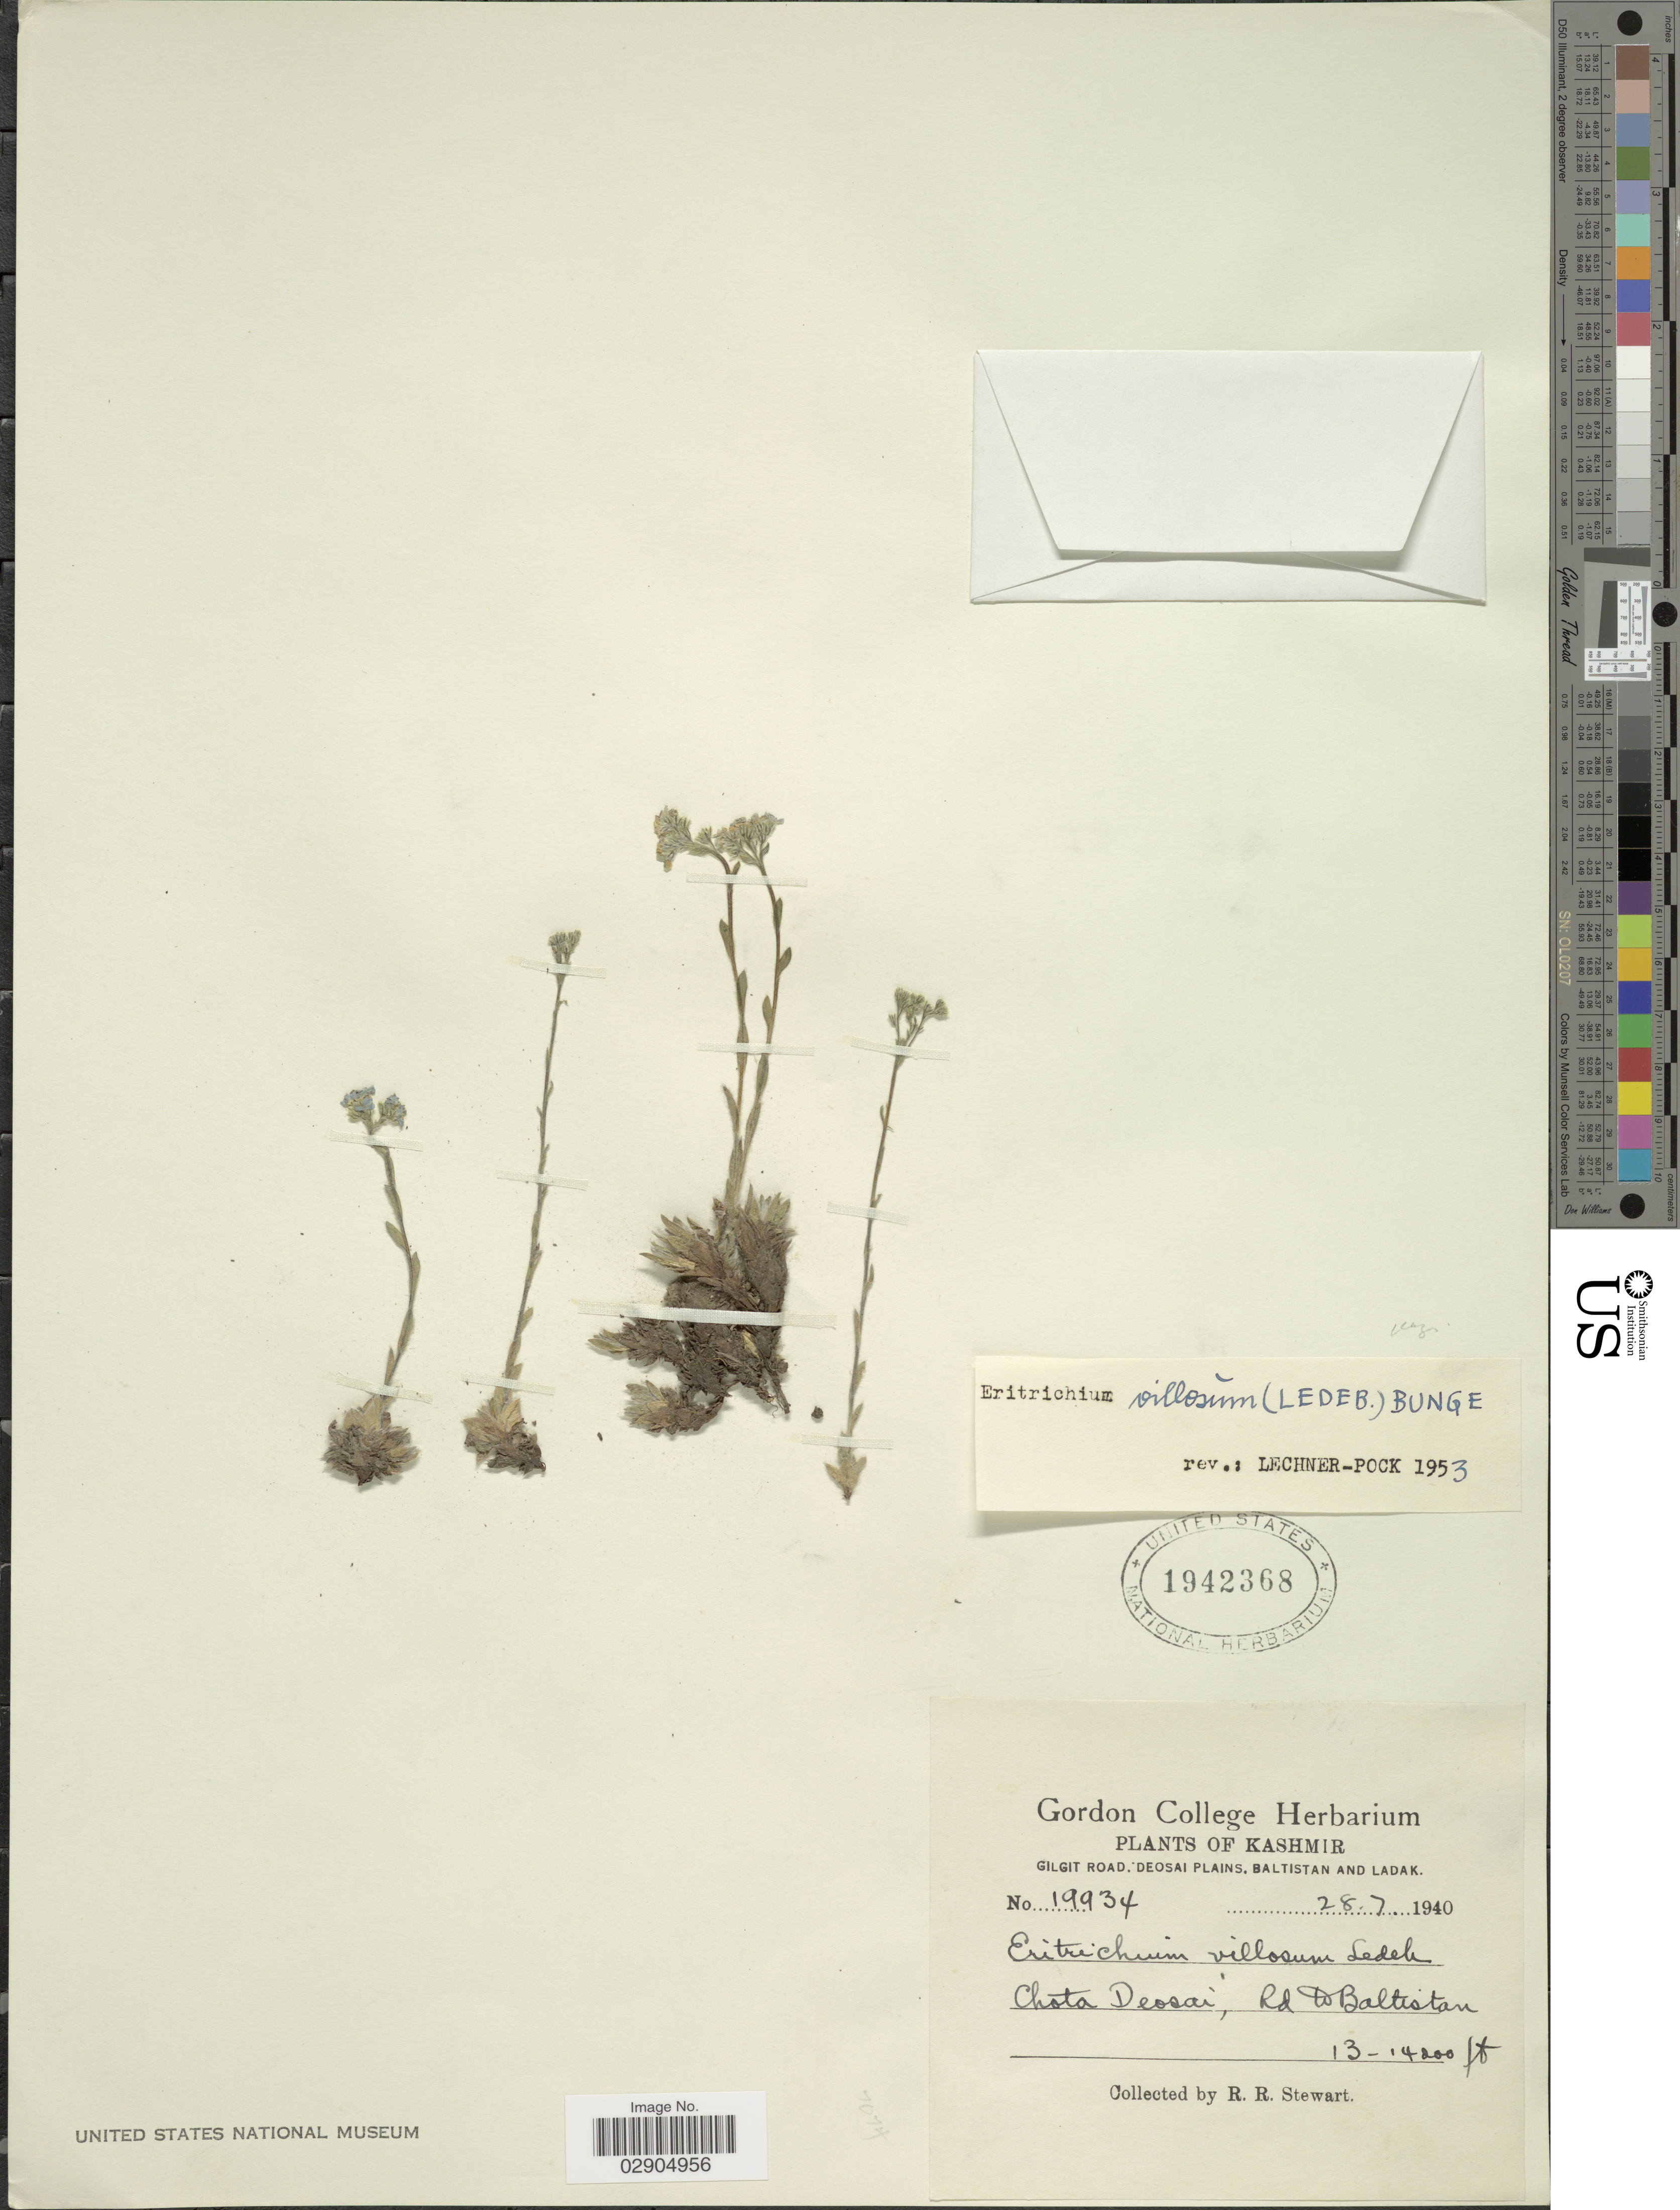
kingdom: Plantae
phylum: Tracheophyta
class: Magnoliopsida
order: Boraginales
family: Boraginaceae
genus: Eritrichium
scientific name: Eritrichium villosum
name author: (Ledeb.) Bunge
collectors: R. Stewart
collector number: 19934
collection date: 1940-07-28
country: Pakistan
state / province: Gilgit-Baltistan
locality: Kashmir. Gilgit Road, Deosai Plains, Baltistan and Ladak. Chota Deosai, Rd to Baltistan.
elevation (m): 3962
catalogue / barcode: US 1942368